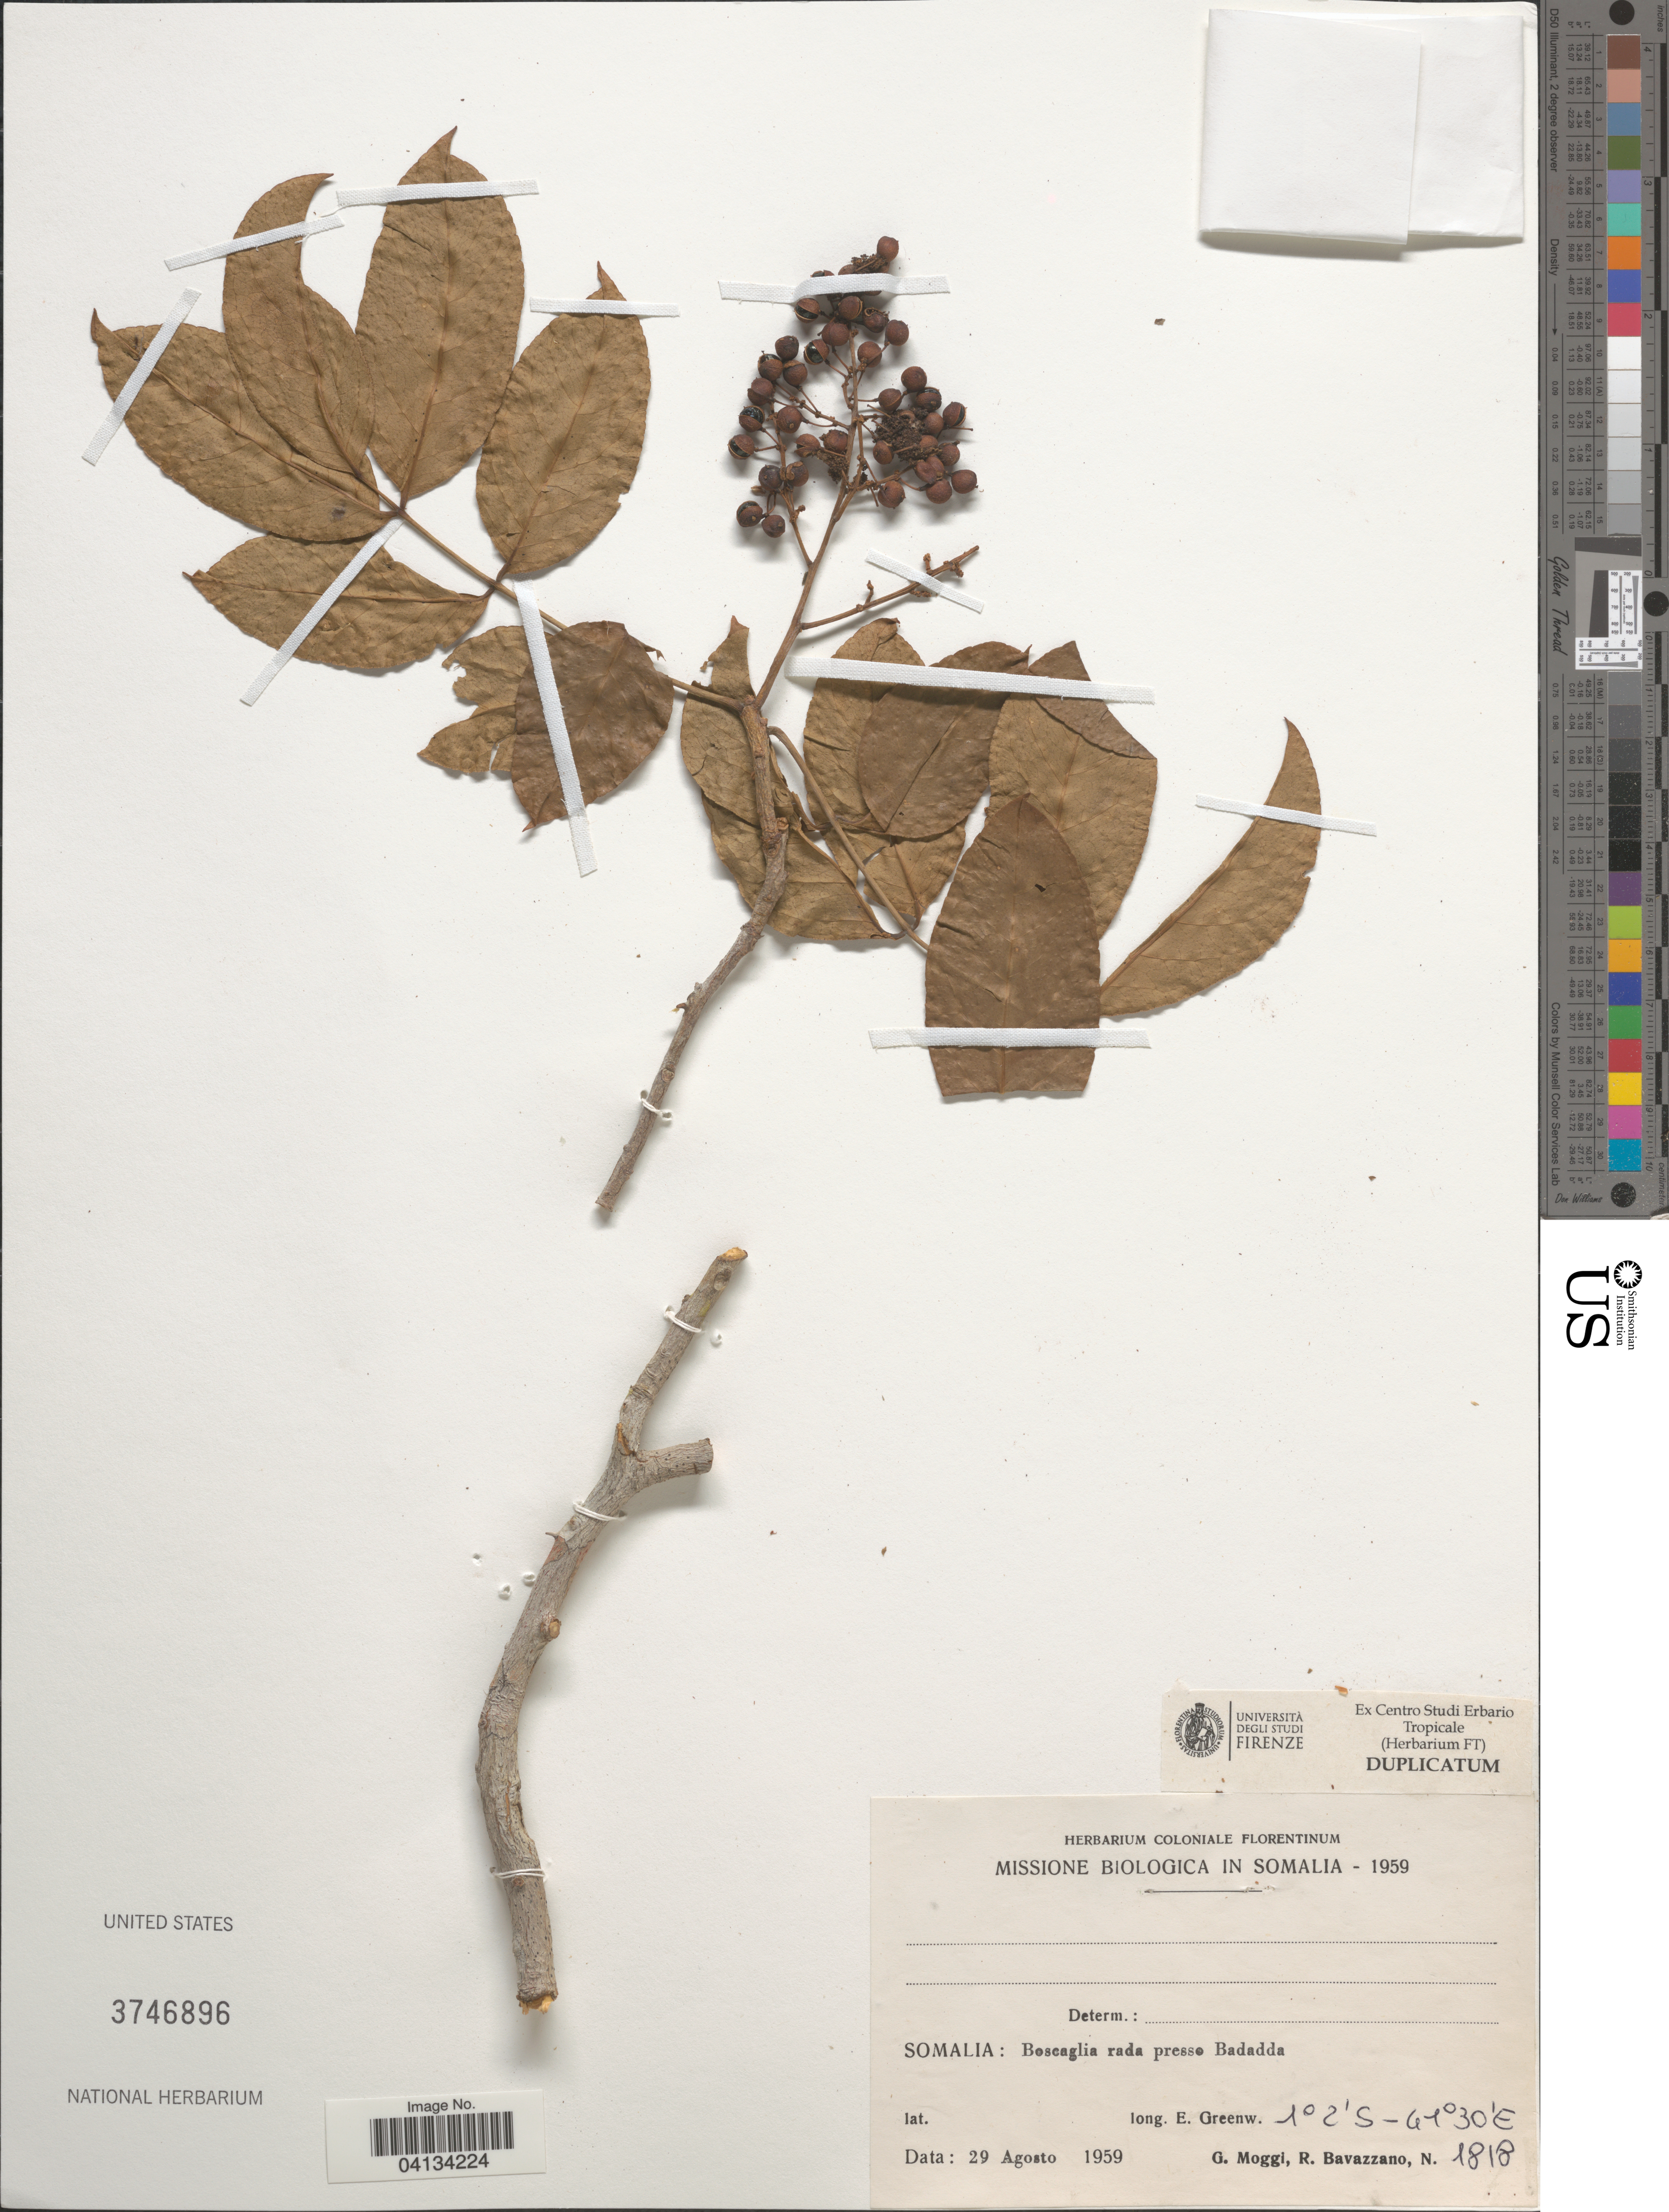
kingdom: Plantae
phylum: Tracheophyta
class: Magnoliopsida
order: Sapindales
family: Rutaceae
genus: Zanthoxylum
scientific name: Zanthoxylum sp.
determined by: Baldesi, G.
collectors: G. Moggi & R. Bavazzano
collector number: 1818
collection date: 1959-08-29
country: Somalia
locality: Missione Biologica in Somalia - 1959. Boscaglia rada presso Badadda.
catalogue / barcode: US 3746896